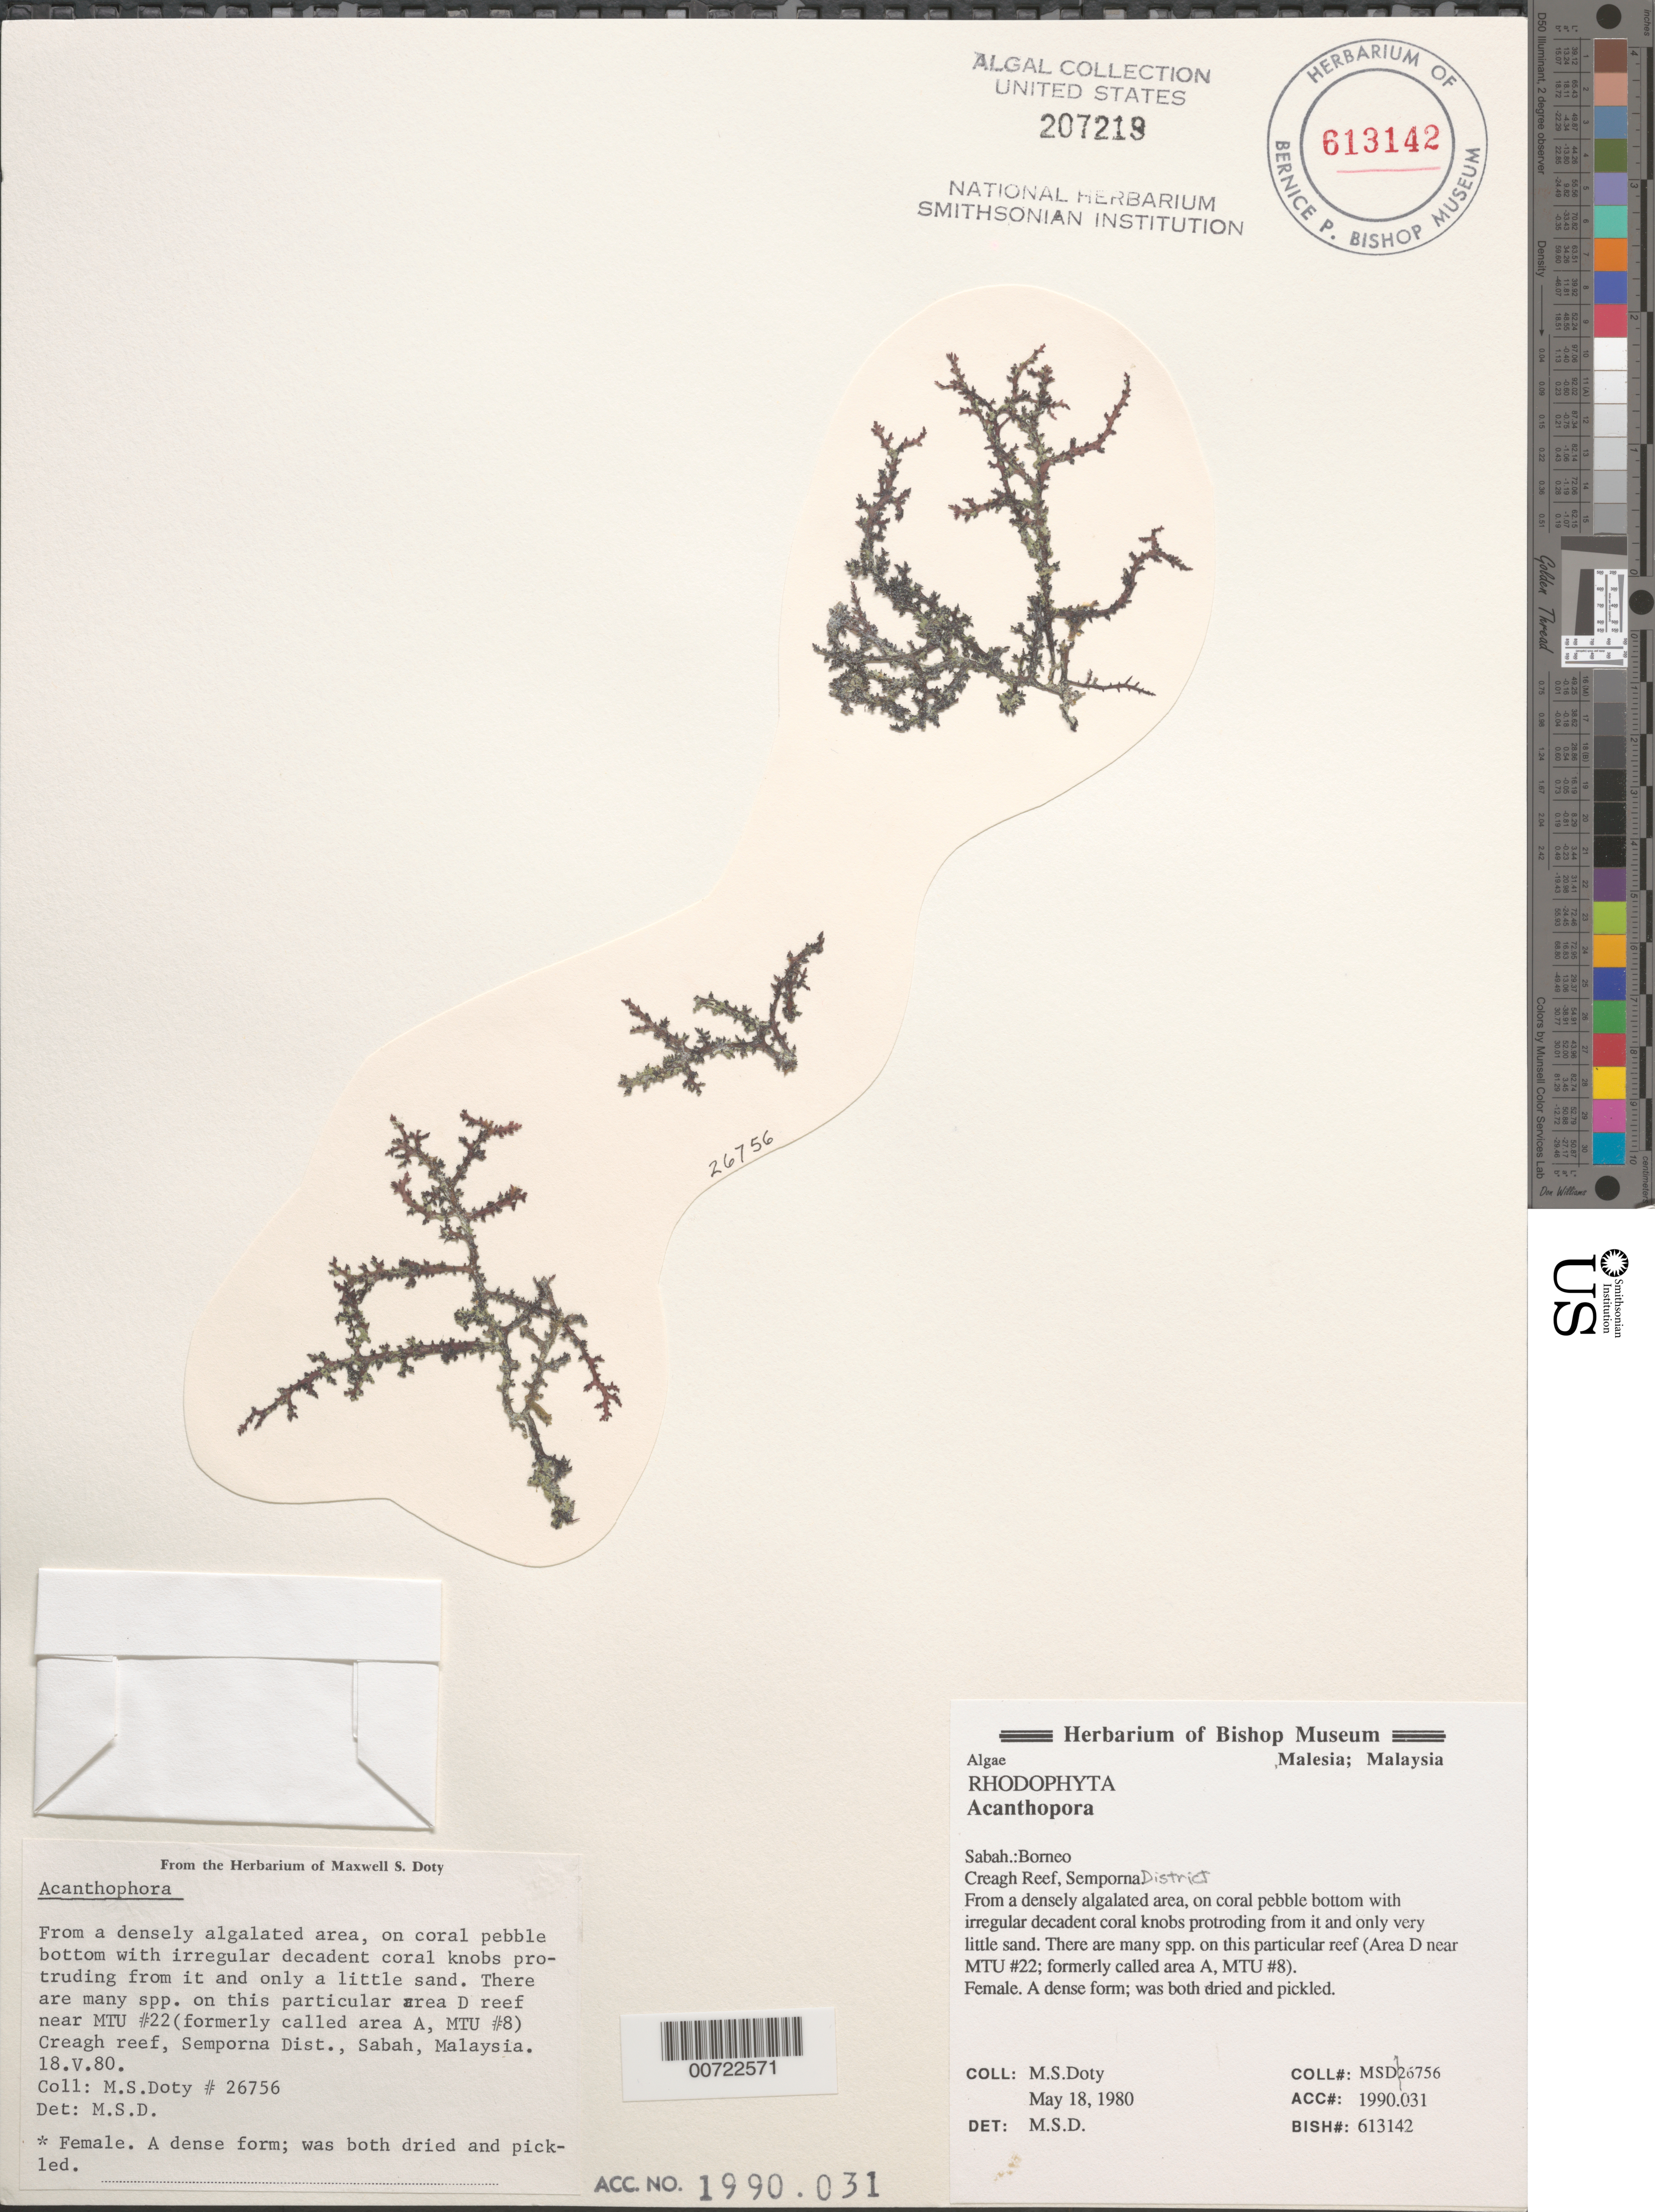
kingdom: Plantae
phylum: Rhodophyta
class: Florideophyceae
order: Ceramiales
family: Rhodomelaceae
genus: Acanthophora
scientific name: Acanthophora sp.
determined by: Doty, M. S.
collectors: M. S. Doty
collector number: MSD 26756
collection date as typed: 18 May 1980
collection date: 1980-05-18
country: Malaysia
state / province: Sabah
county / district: Semporna District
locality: Creagh Reef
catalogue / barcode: US 207219